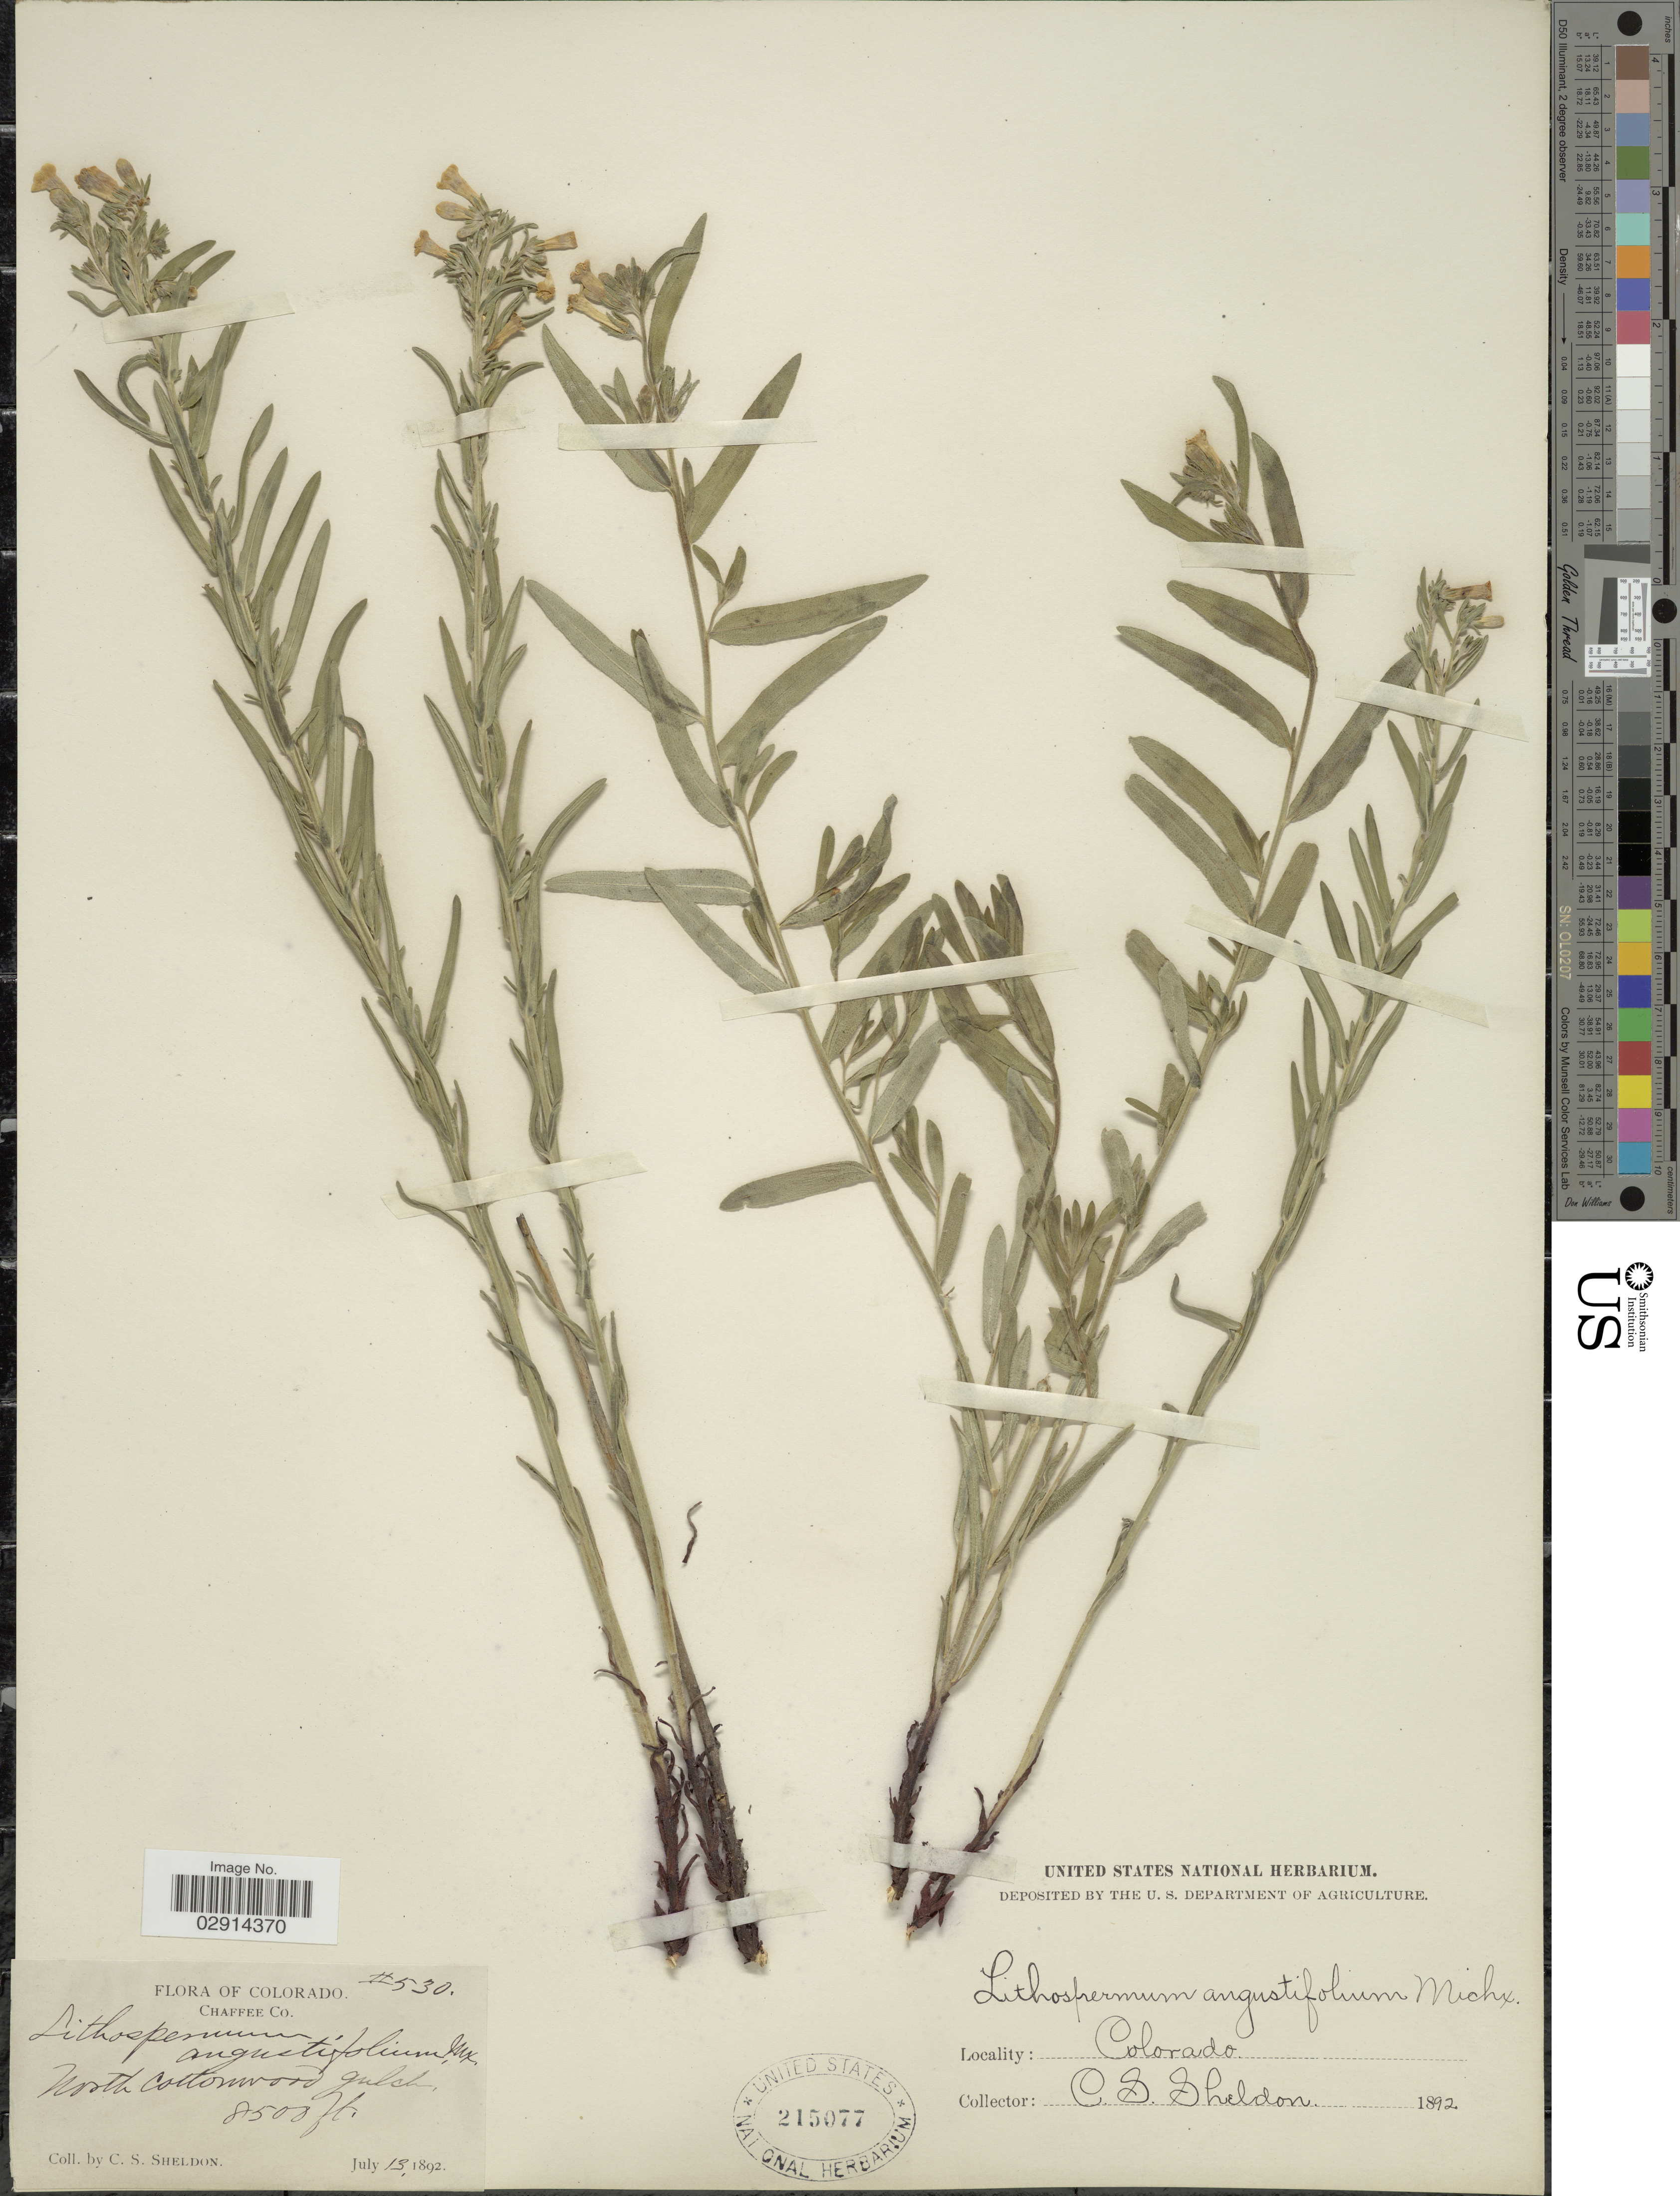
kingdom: Plantae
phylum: Tracheophyta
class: Magnoliopsida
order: Boraginales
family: Boraginaceae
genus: Lithospermum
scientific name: Lithospermum multiflorum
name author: Torr. ex A. Gray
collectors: C. S. Sheldon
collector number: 530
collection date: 1892-07-13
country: United States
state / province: Colorado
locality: Chaffee Co. North Cottonwood gulch.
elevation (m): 2591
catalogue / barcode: US 215077